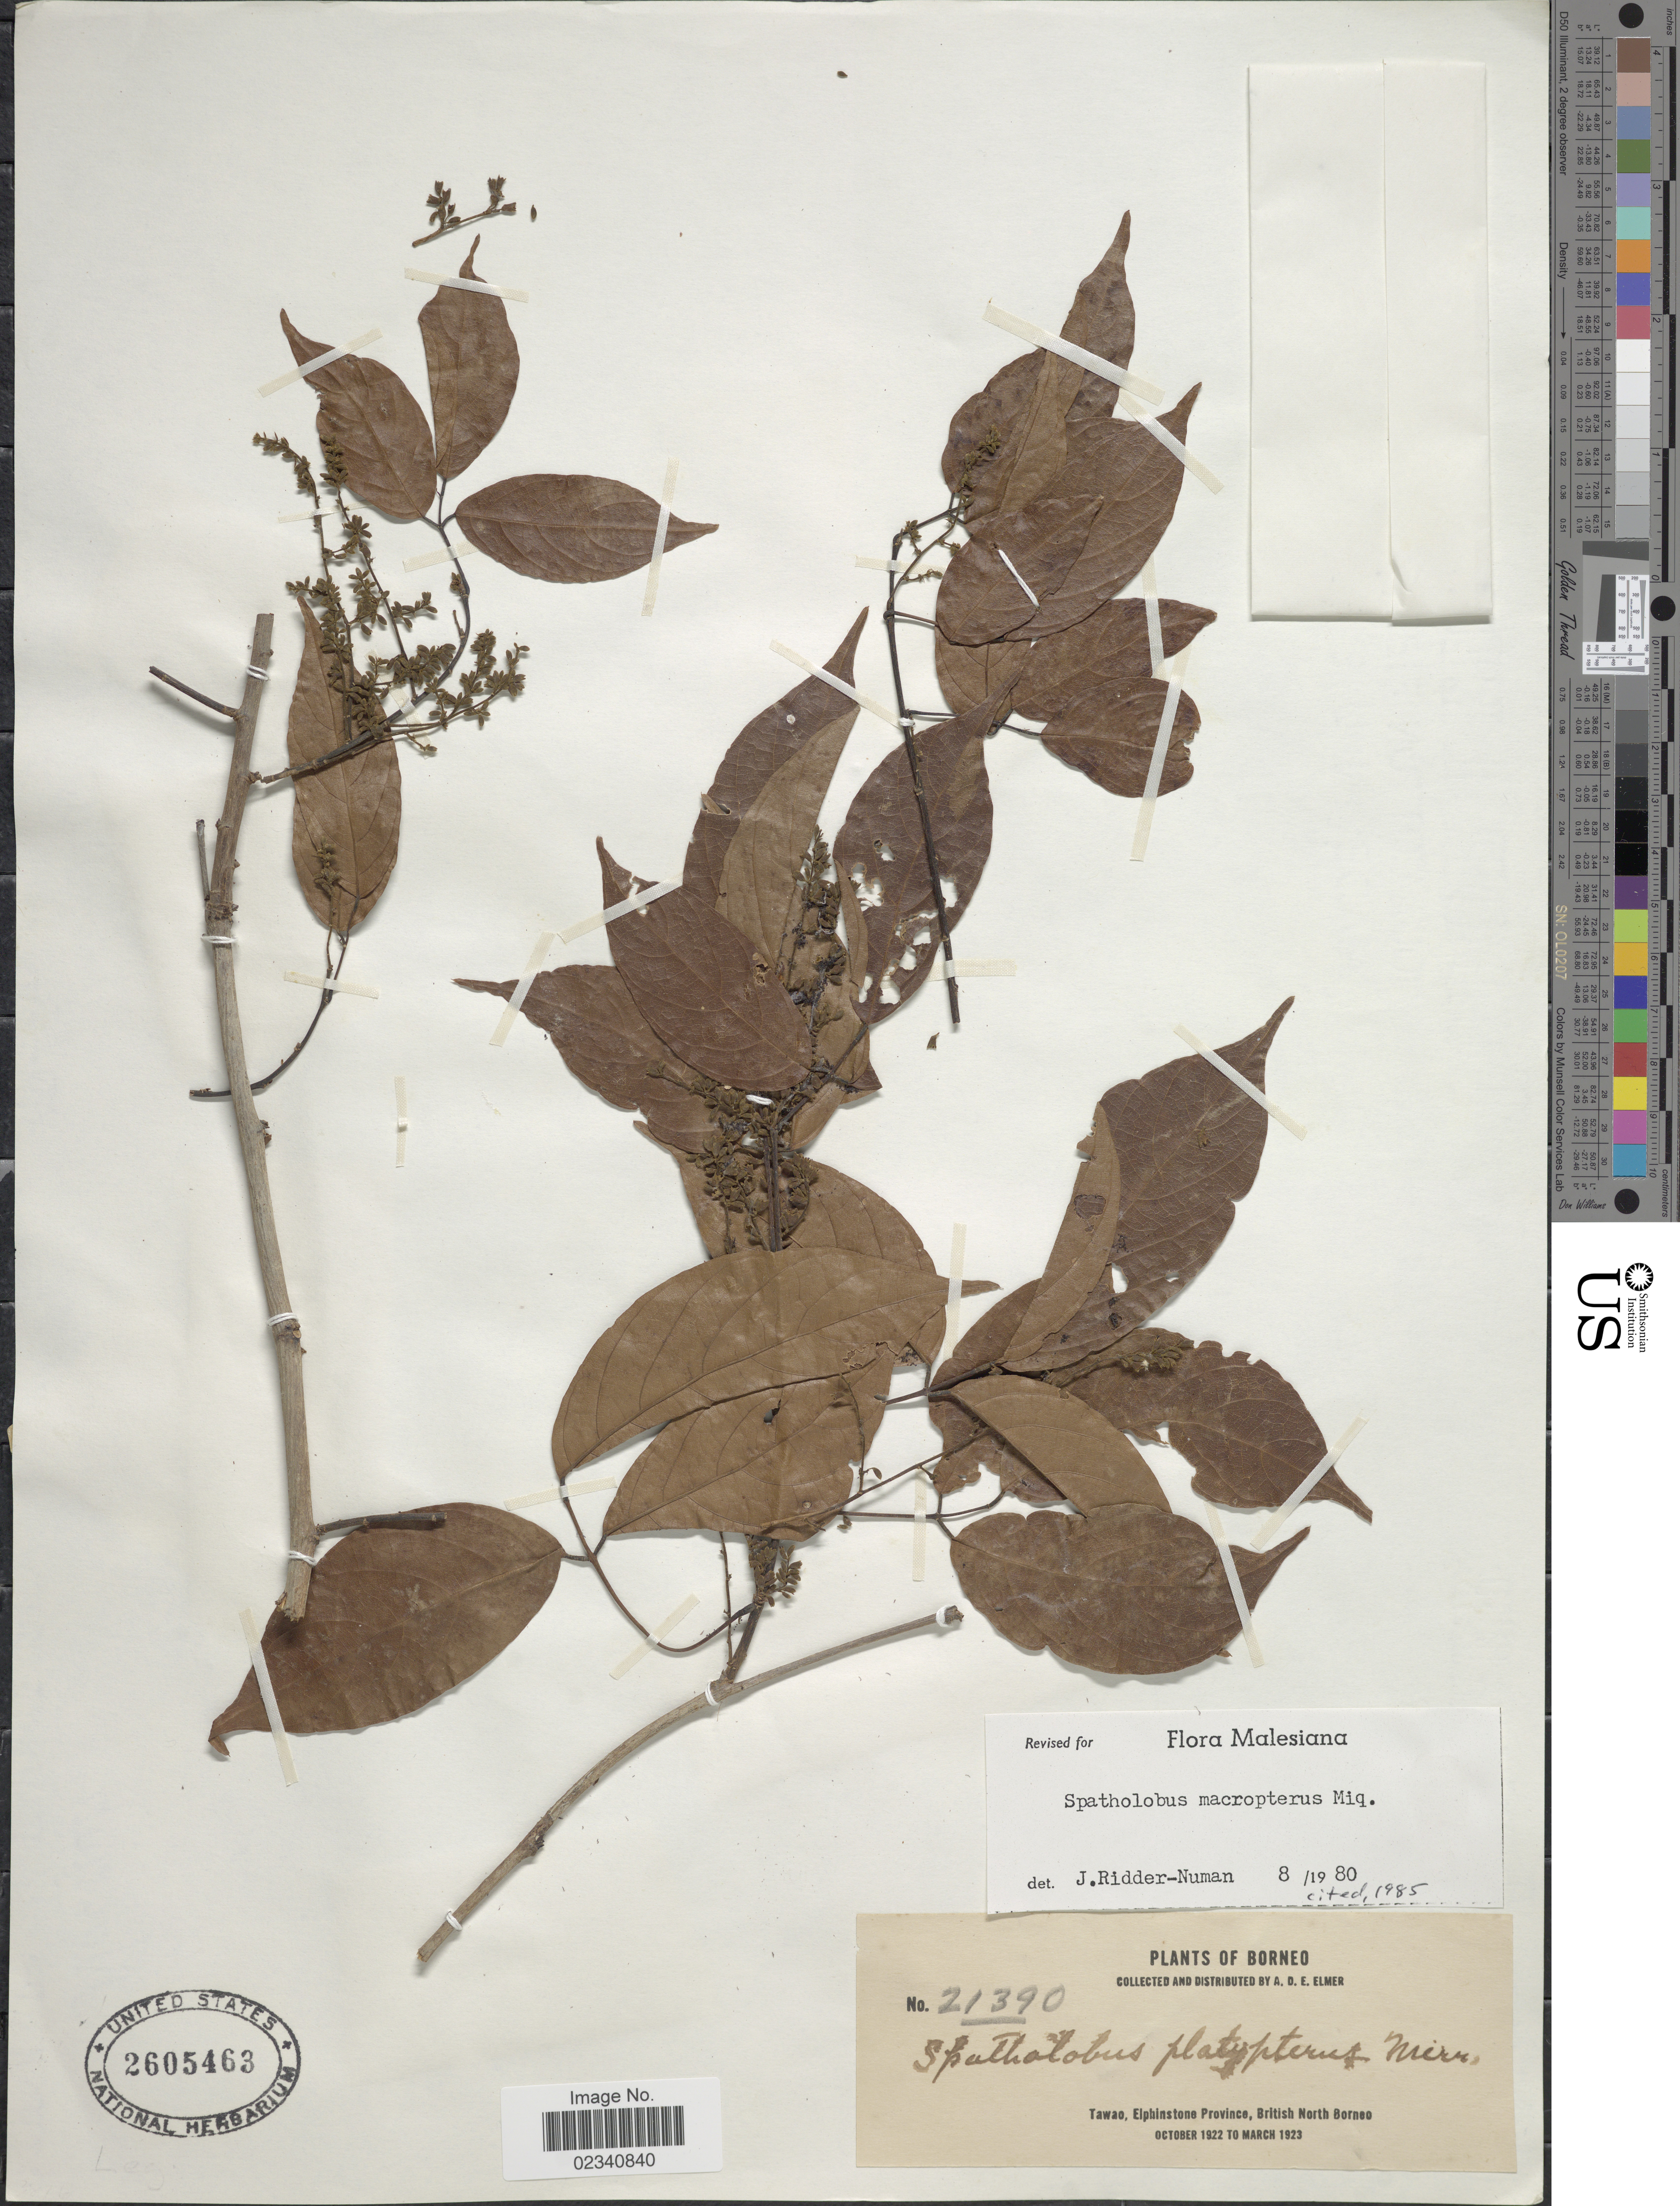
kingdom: Plantae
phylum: Tracheophyta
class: Magnoliopsida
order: Fabales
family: Fabaceae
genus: Spatholobus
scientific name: Spatholobus macropterus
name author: Miq.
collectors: A. D. E. Elmer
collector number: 21390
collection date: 1922-10/1923-03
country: Malaysia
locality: Borneo, Tawao, Elphinstone Province, british North Borneo.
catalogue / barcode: US 2605463